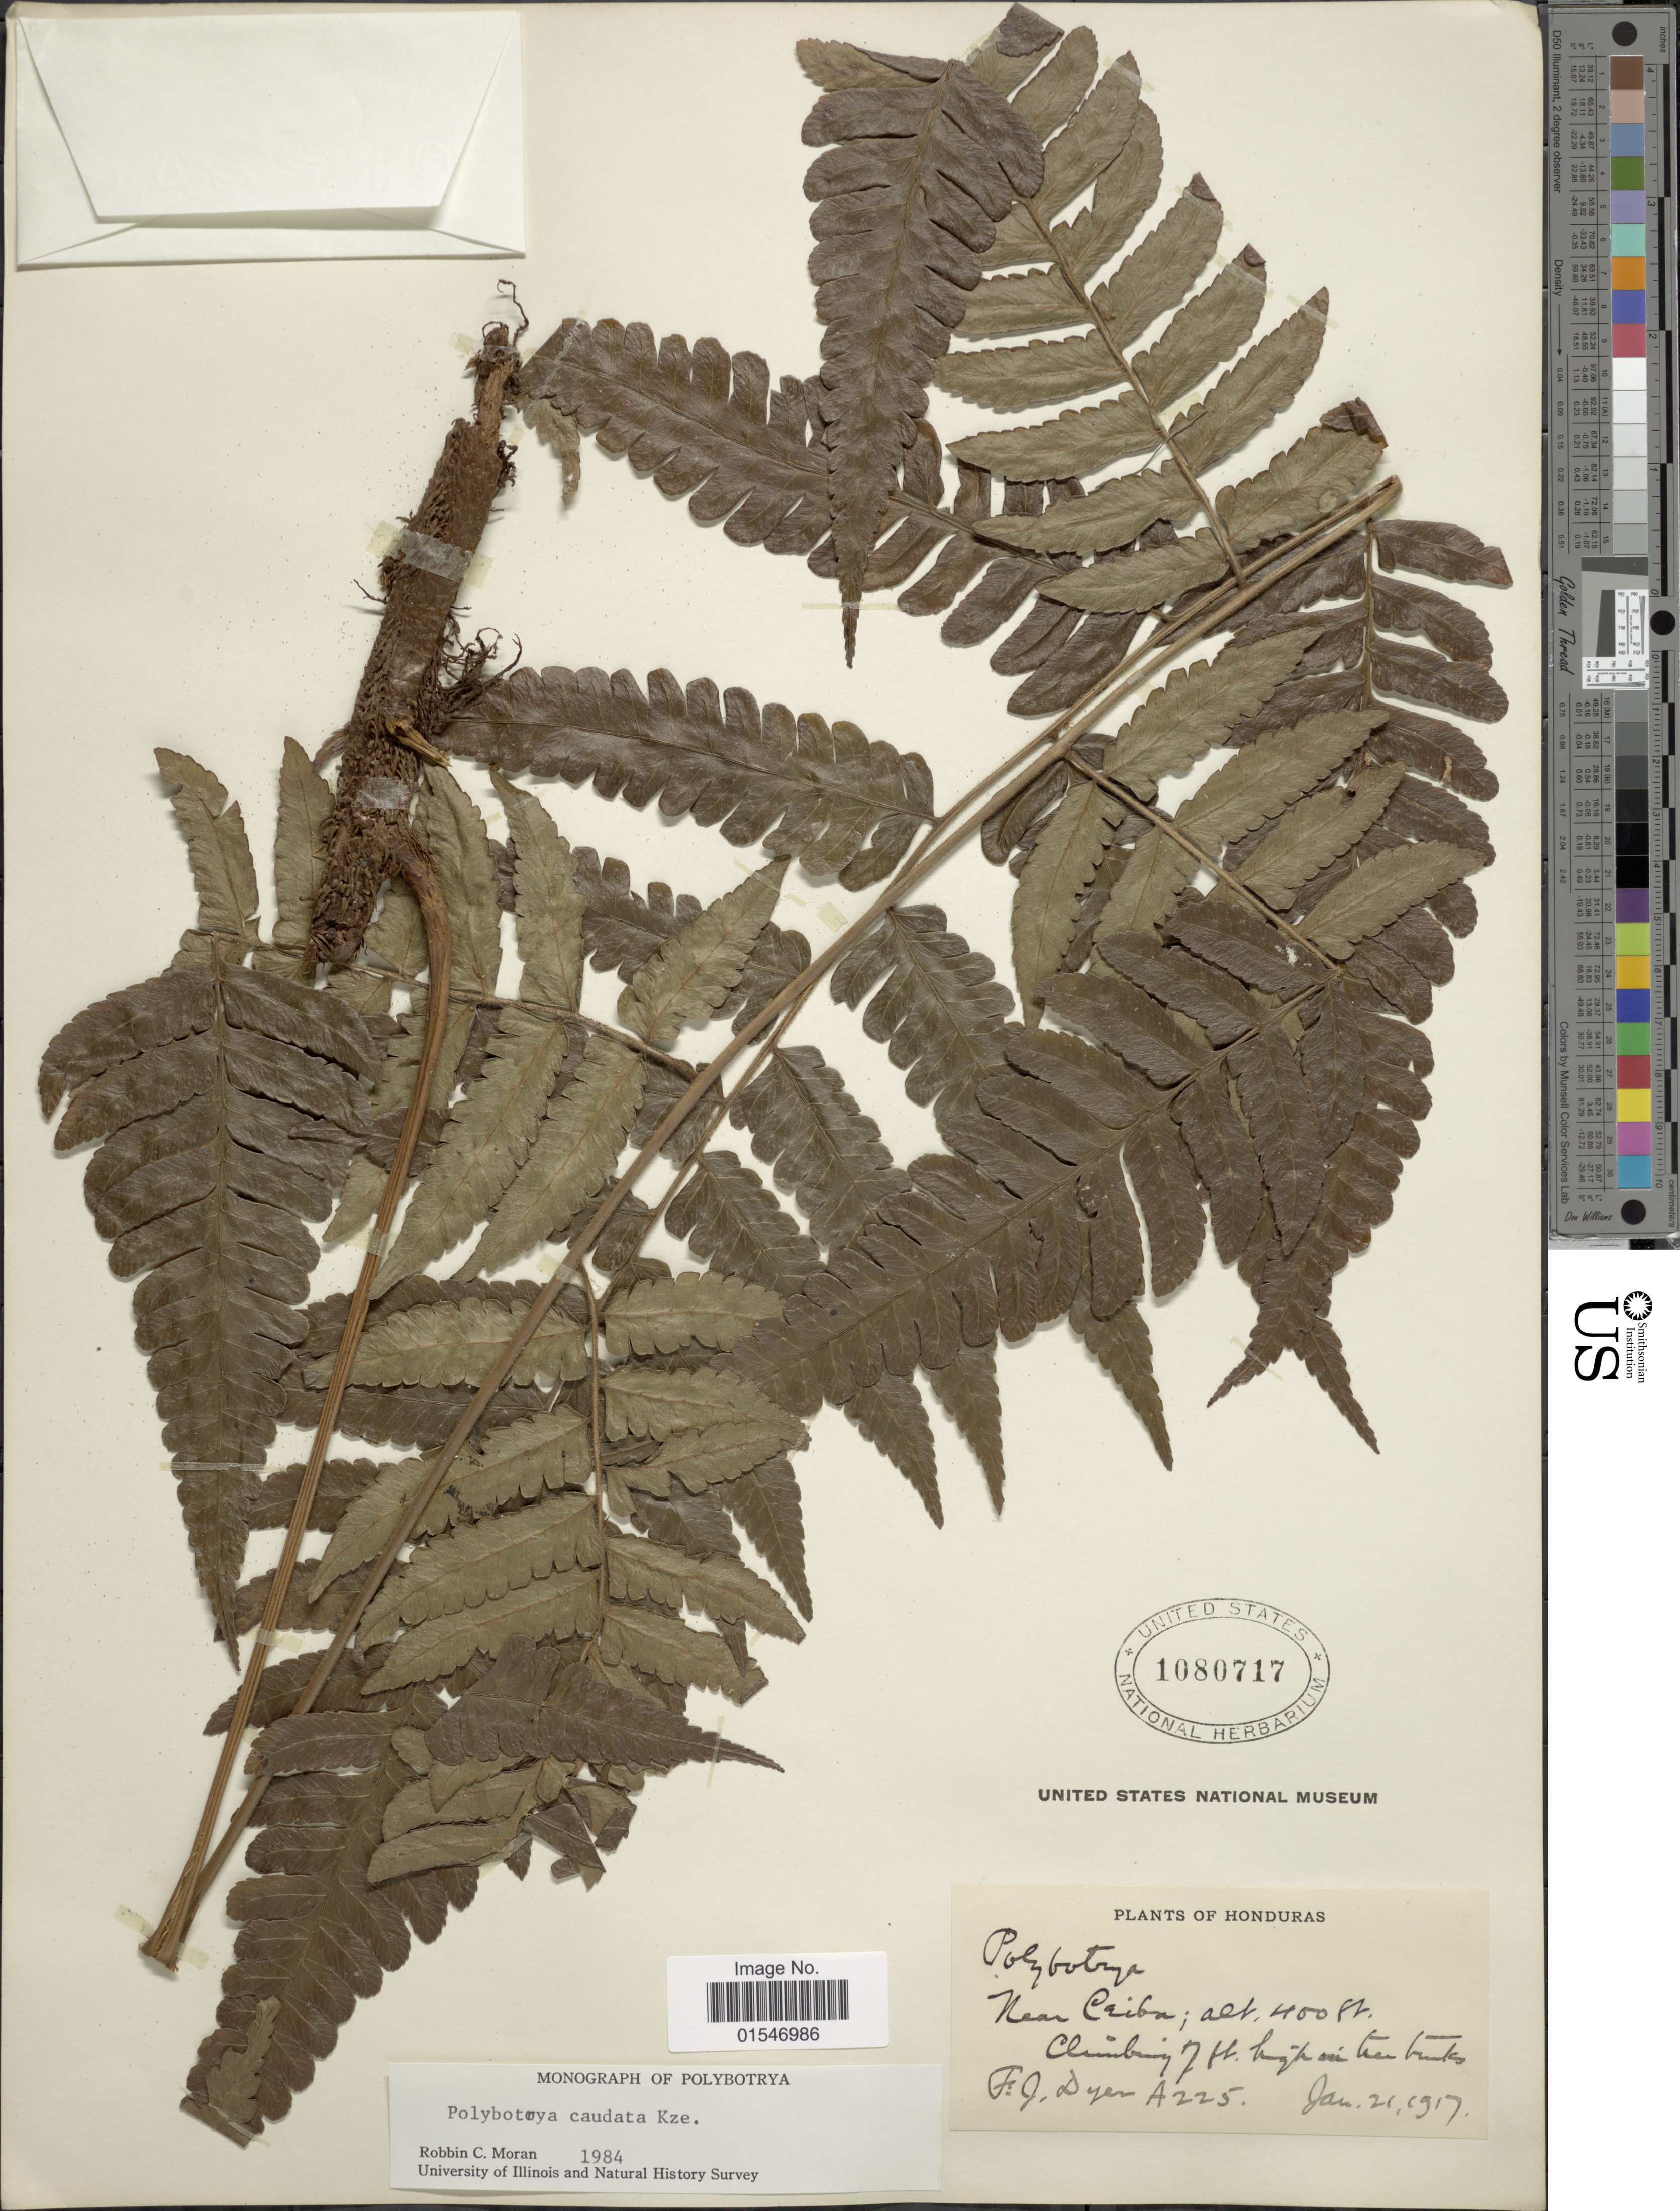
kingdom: Plantae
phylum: Tracheophyta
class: Polypodiopsida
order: Polypodiales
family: Dryopteridaceae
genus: Polybotrya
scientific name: Polybotrya caudata f. villosa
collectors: F. J. Dyer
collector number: A225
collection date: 1917-01-21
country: Honduras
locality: Honduras, Near Ceiba.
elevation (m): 122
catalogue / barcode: US 1080717